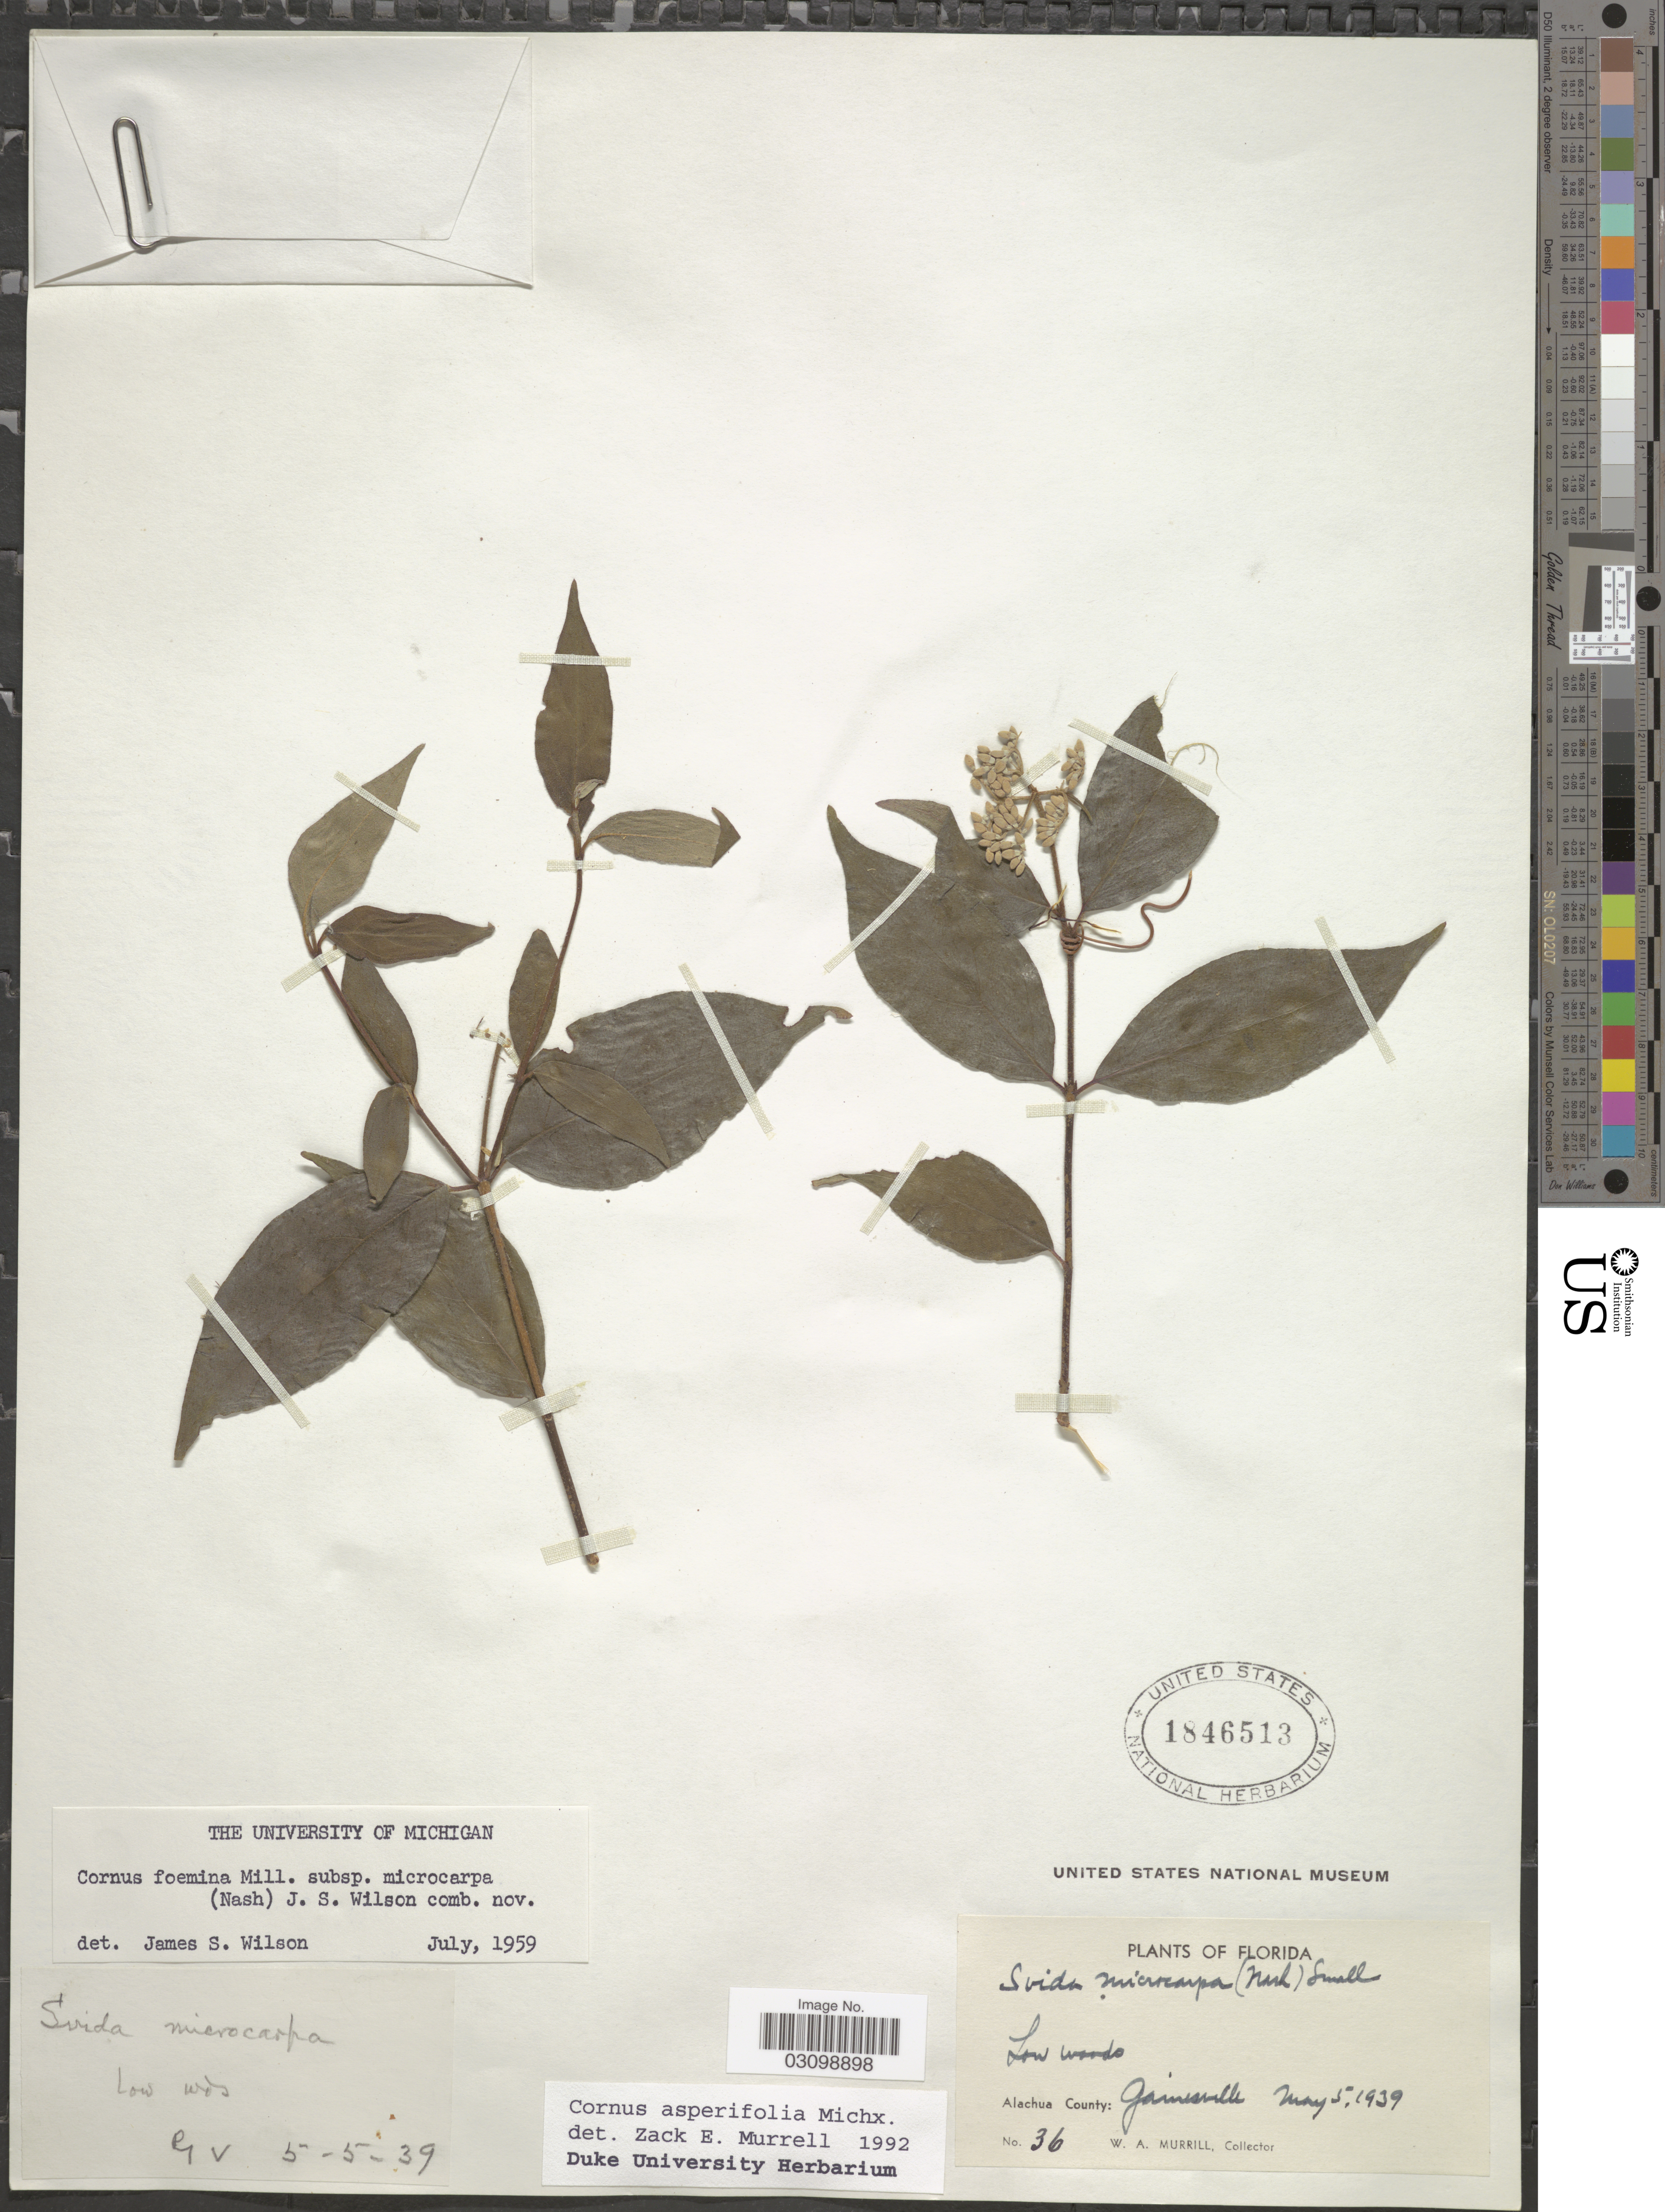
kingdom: Plantae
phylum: Tracheophyta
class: Magnoliopsida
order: Cornales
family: Cornaceae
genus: Cornus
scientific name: Cornus asperifolia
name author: Michx.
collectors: W. A. Murrill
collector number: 36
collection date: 1939-05-05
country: United States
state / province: Florida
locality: Alachua County: Gainesville.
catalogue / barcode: US 1846513